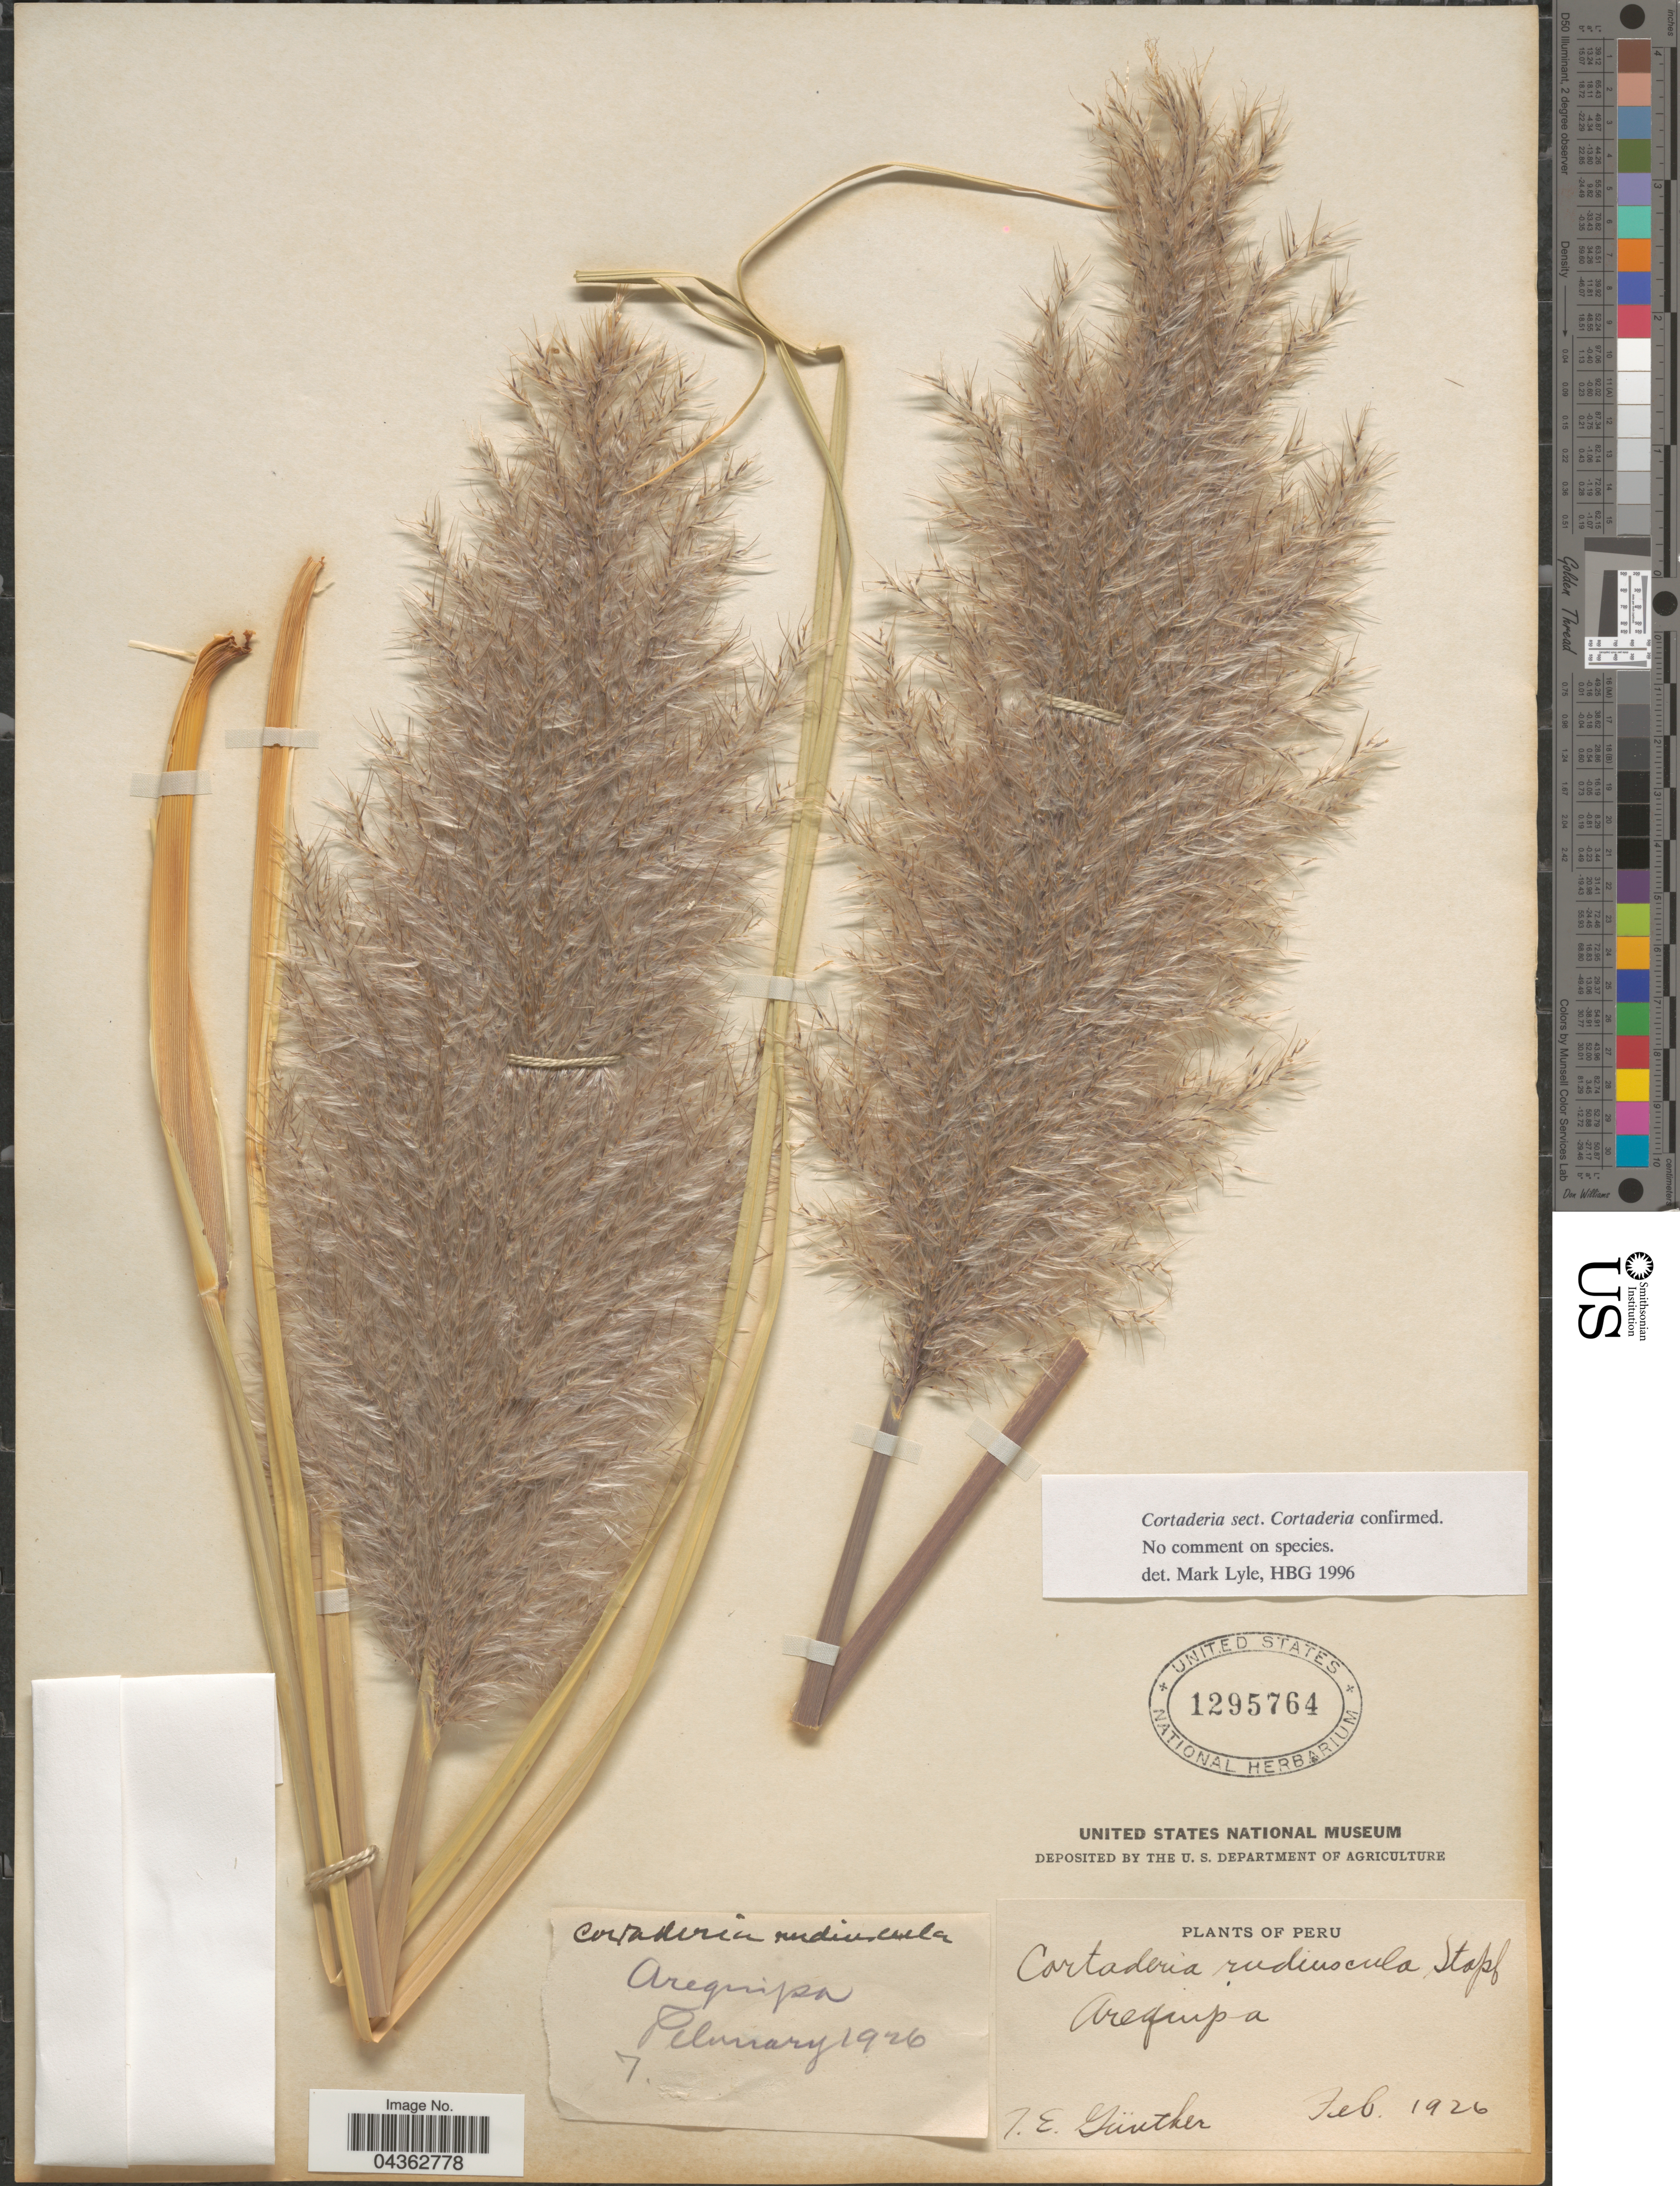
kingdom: Plantae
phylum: Tracheophyta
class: Liliopsida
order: Poales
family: Poaceae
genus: Cortaderia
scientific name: Cortaderia rudiuscula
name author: Stapf in Gardner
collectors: J. Günther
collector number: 7?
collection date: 1926-02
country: Peru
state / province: Arequipa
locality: Pilmary [unsure placement]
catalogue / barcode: US 1295764